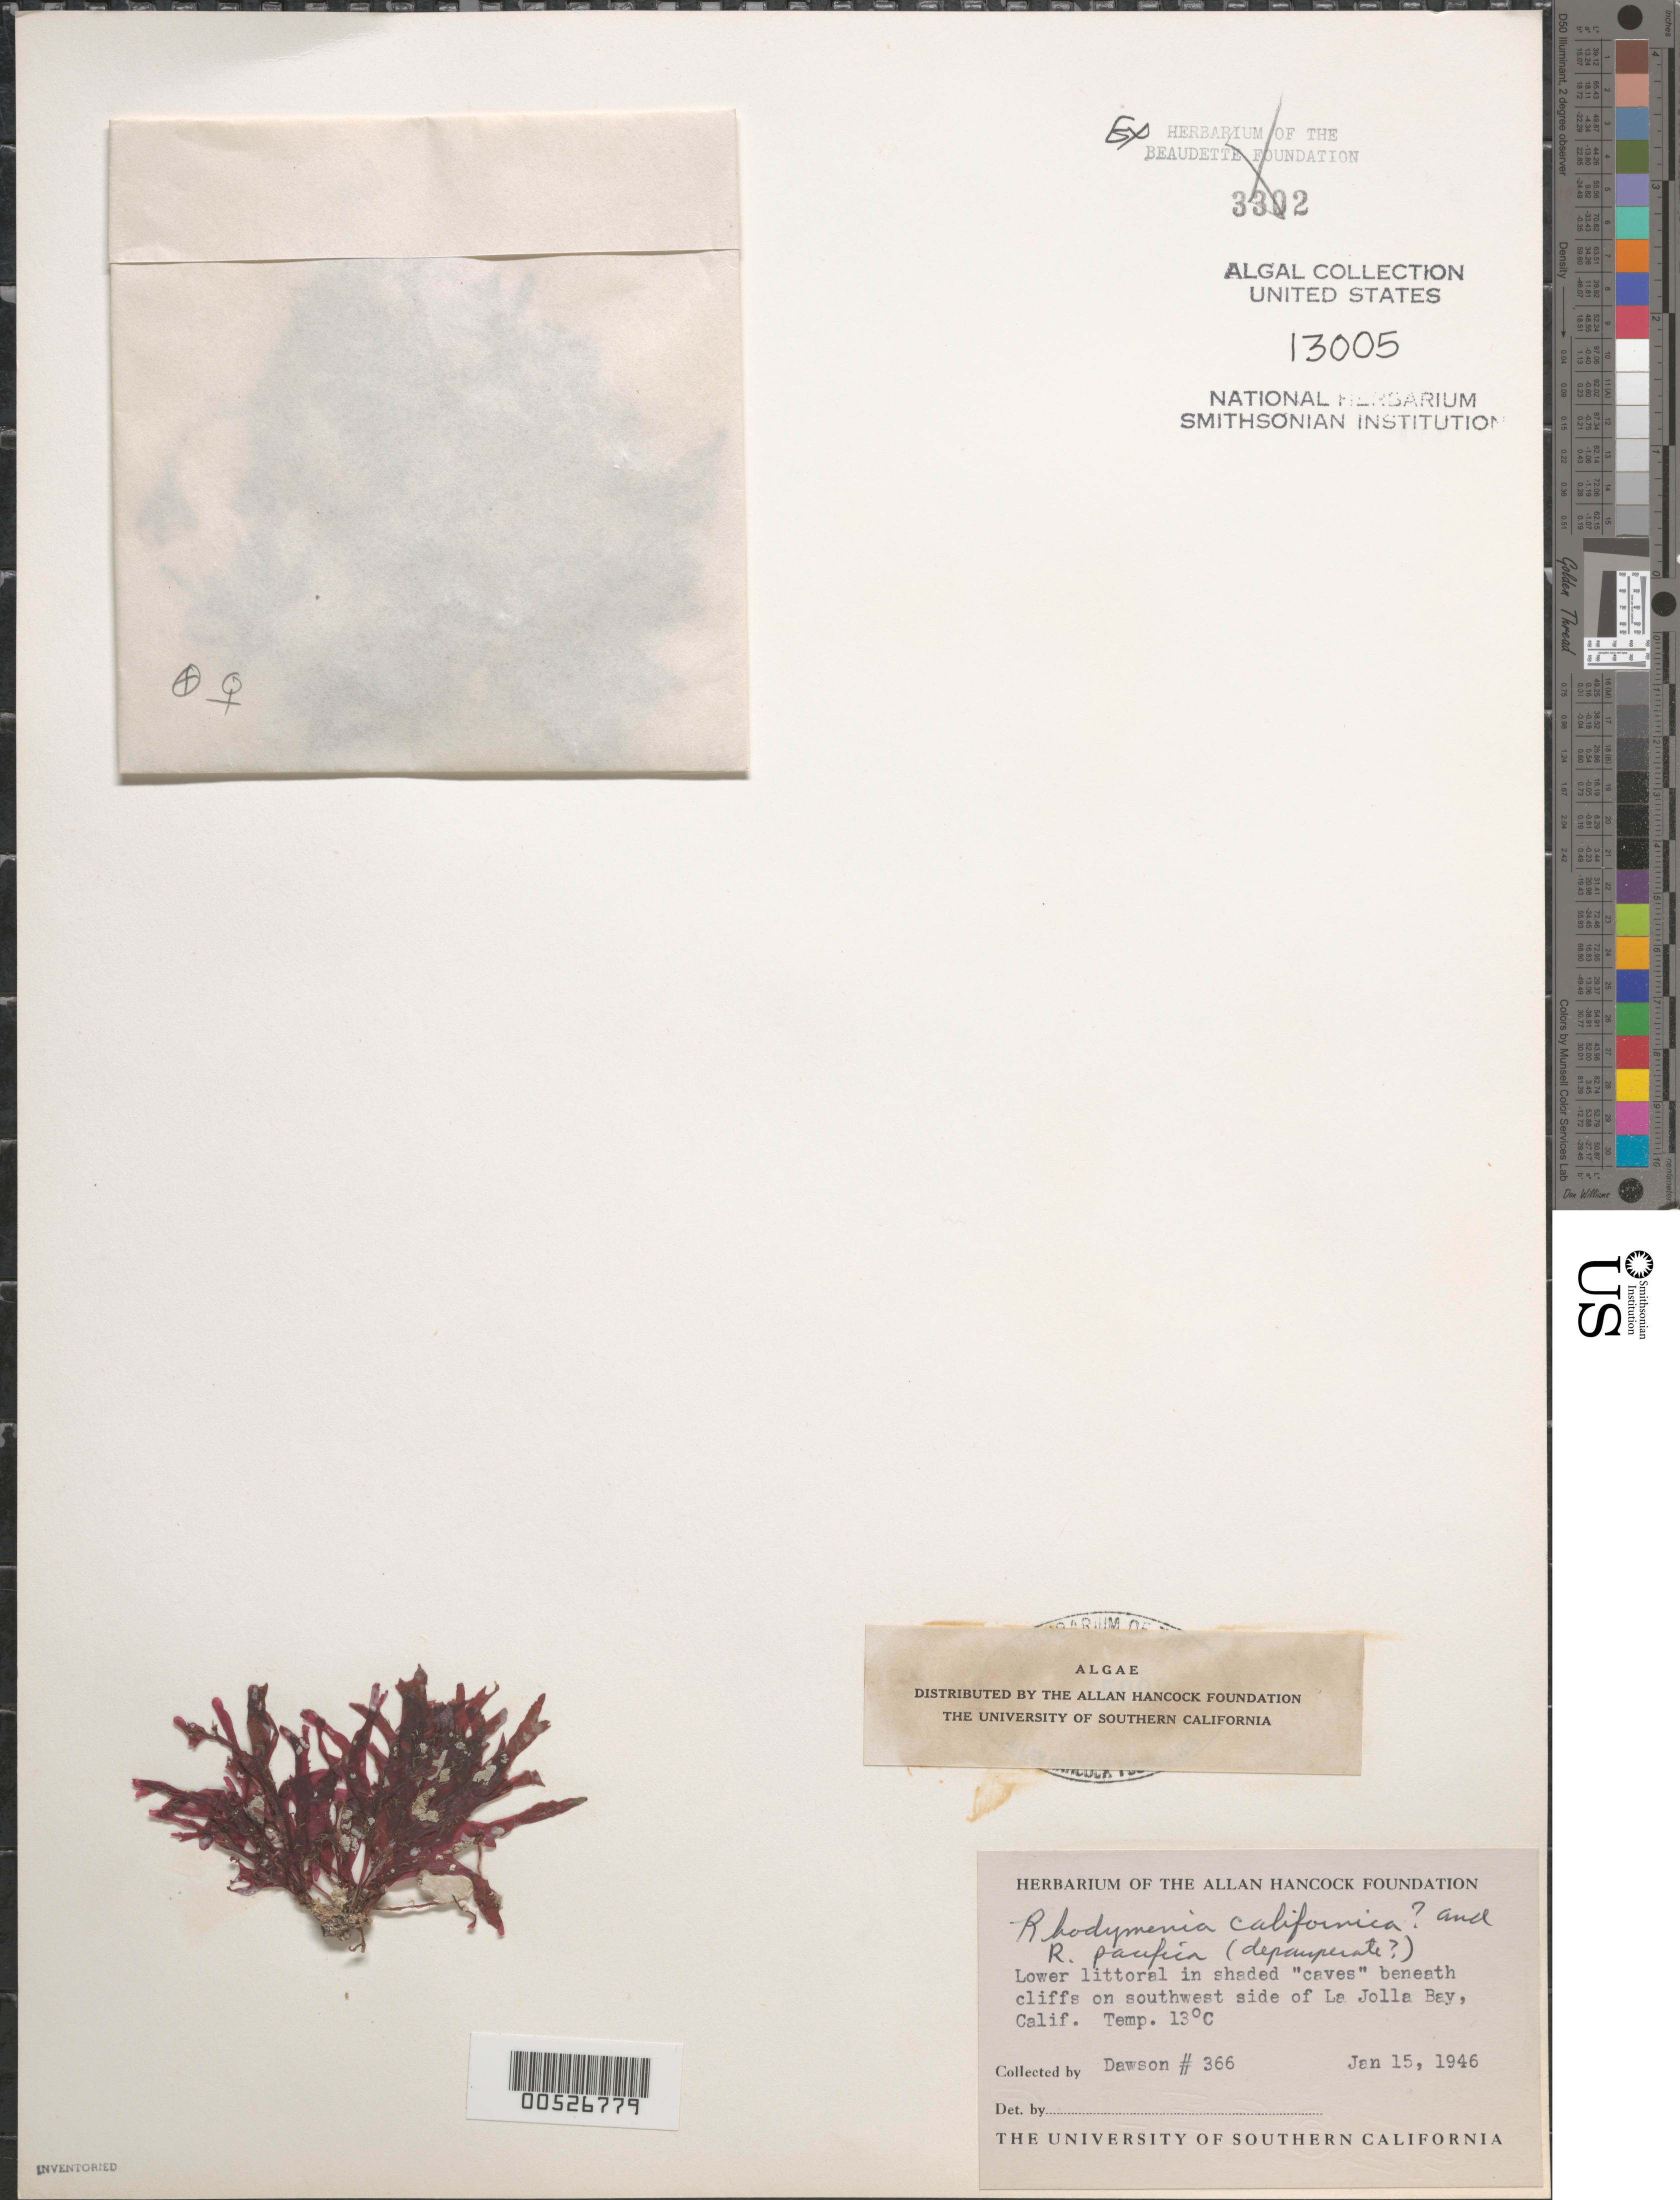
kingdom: Plantae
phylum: Rhodophyta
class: Florideophyceae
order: Rhodymeniales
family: Rhodymeniaceae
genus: Rhodymenia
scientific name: Rhodymenia californica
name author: Kylin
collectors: E. Y. Dawson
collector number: EYD 366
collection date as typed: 15 Jan 1946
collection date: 1946-01-15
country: United States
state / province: California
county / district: San Diego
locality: La Jolla, southwest La Jolla Bay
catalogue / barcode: US 13005